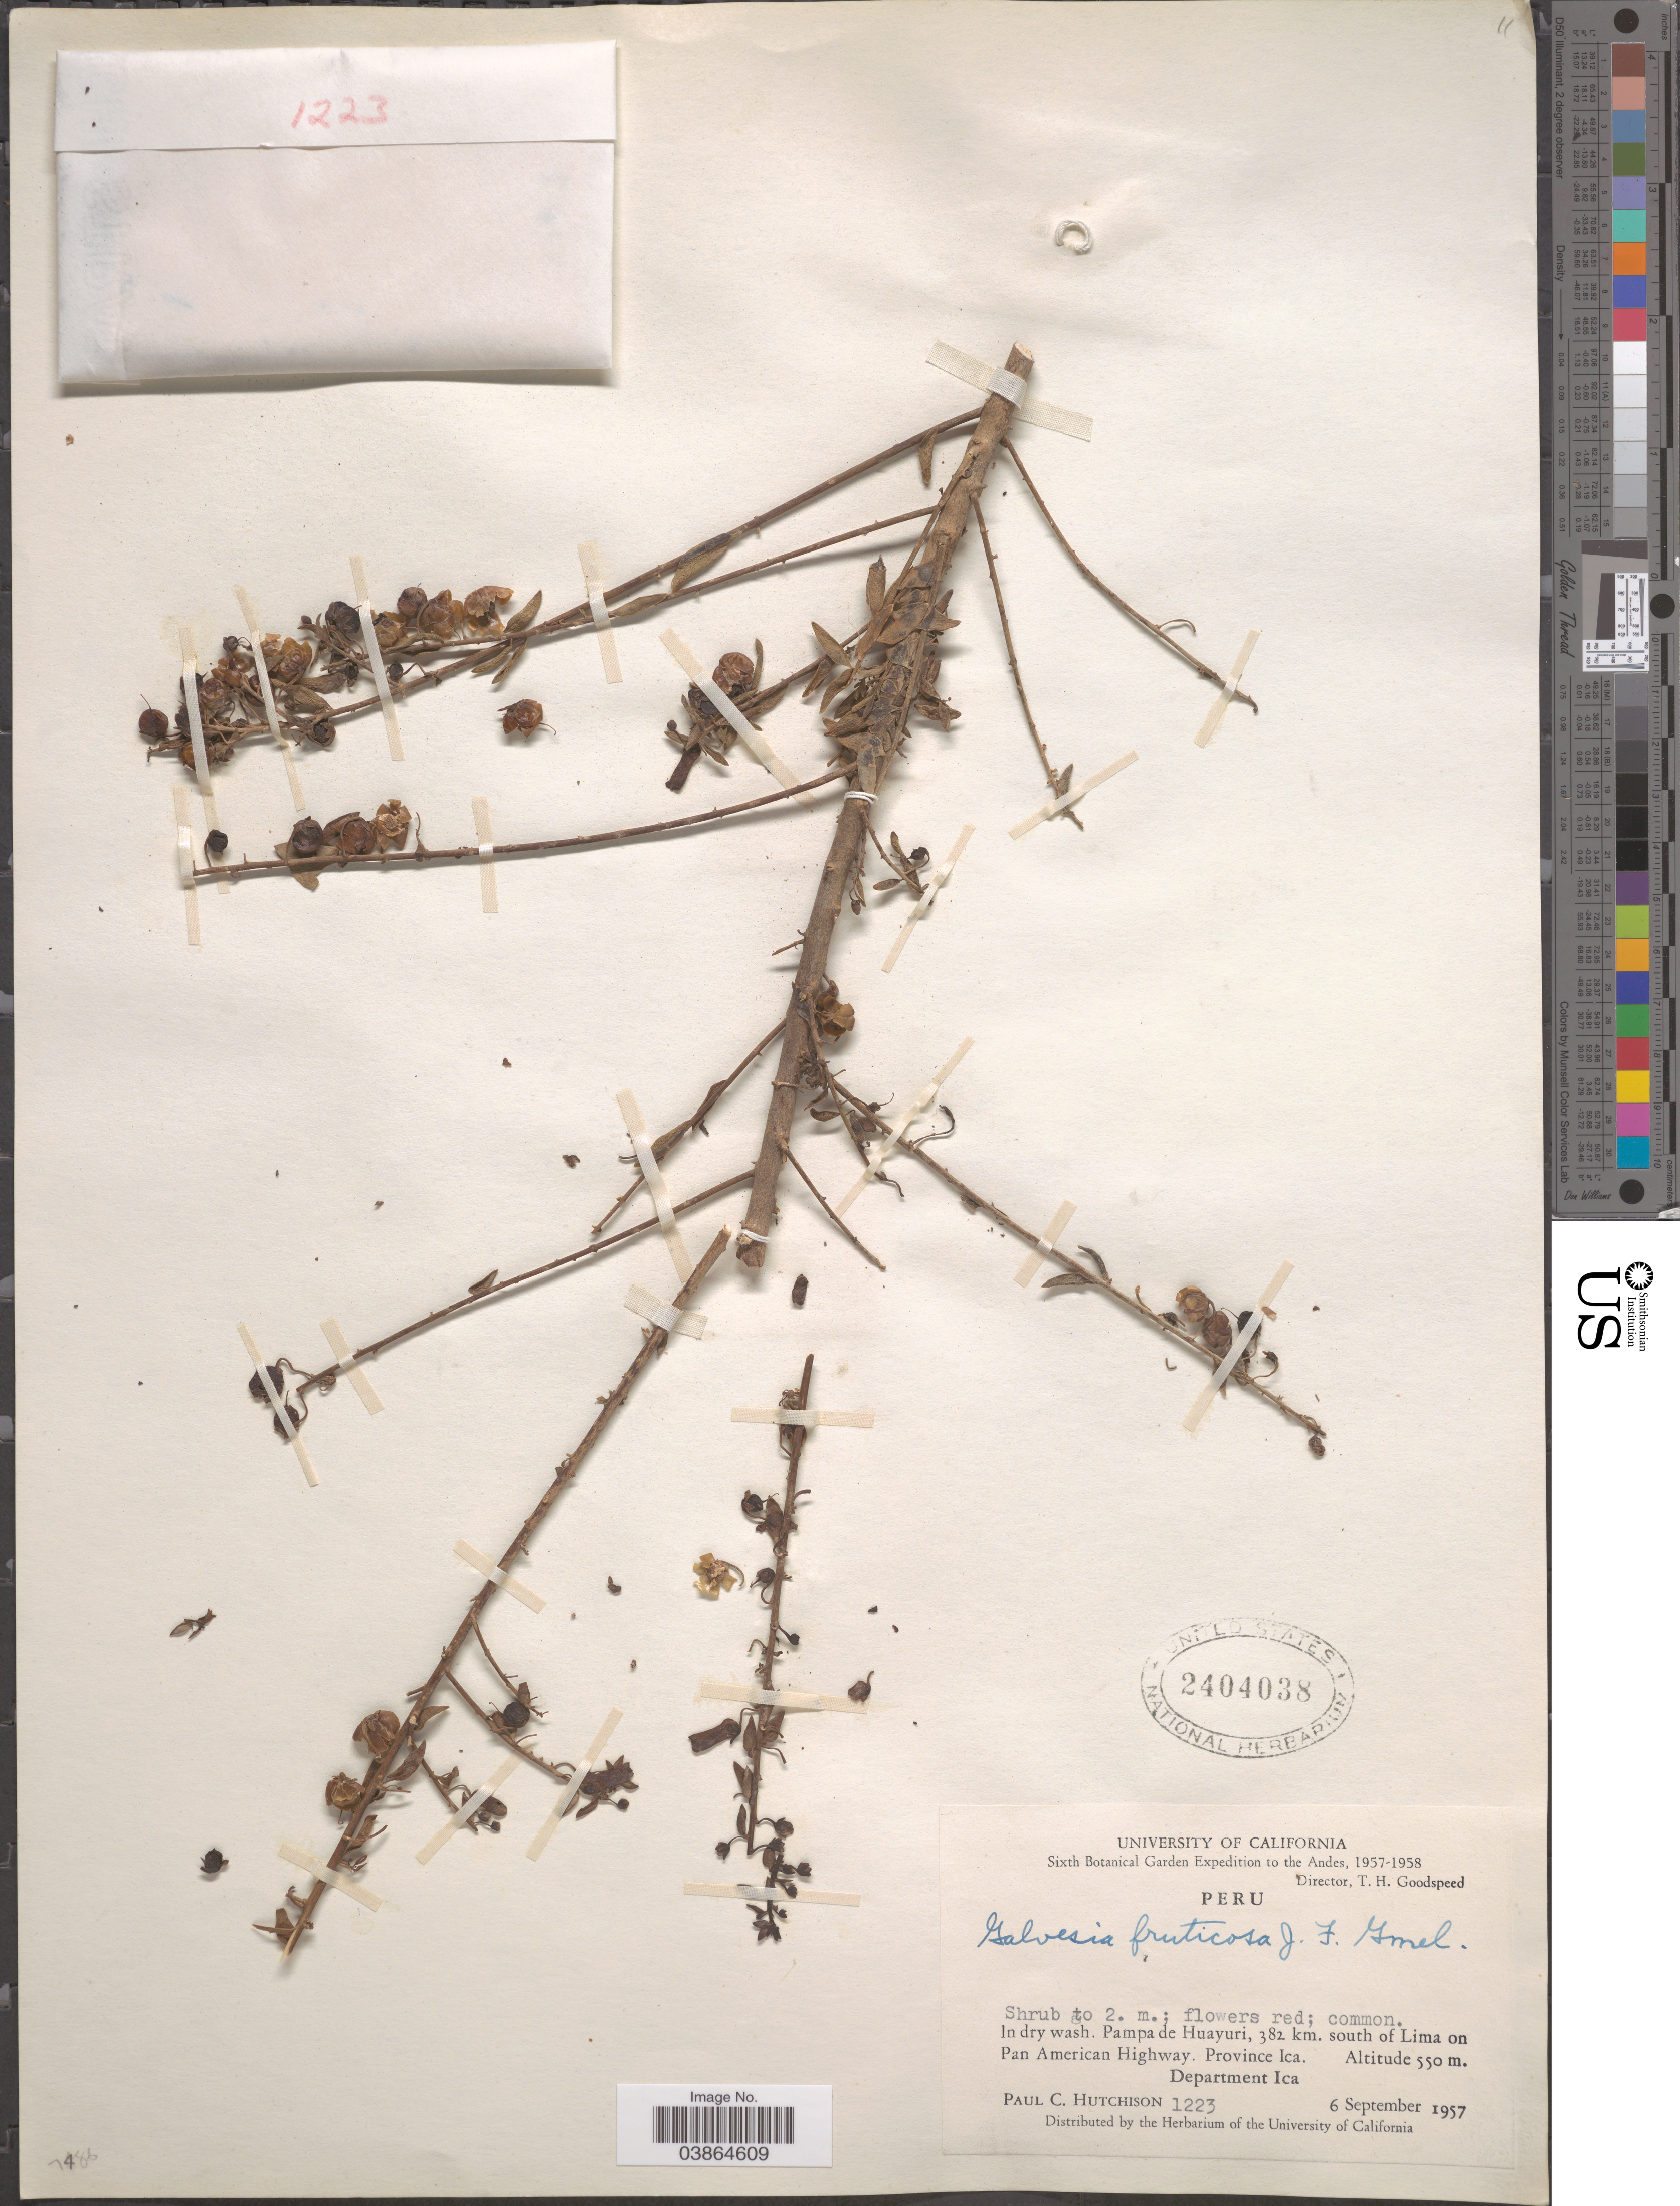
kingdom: Plantae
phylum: Tracheophyta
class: Magnoliopsida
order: Lamiales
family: Plantaginaceae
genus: Galvezia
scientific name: Galvezia fruticosa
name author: J.F. Gmel.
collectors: P. C. Hutchison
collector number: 1223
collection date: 1957-09-06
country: Peru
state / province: Ica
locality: The Andes. In dry wash. Pampa de Huayuri, 382 km. south of Lima on Pan American Highway. Province Ica. Department Ica.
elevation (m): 550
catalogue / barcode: US 2404038